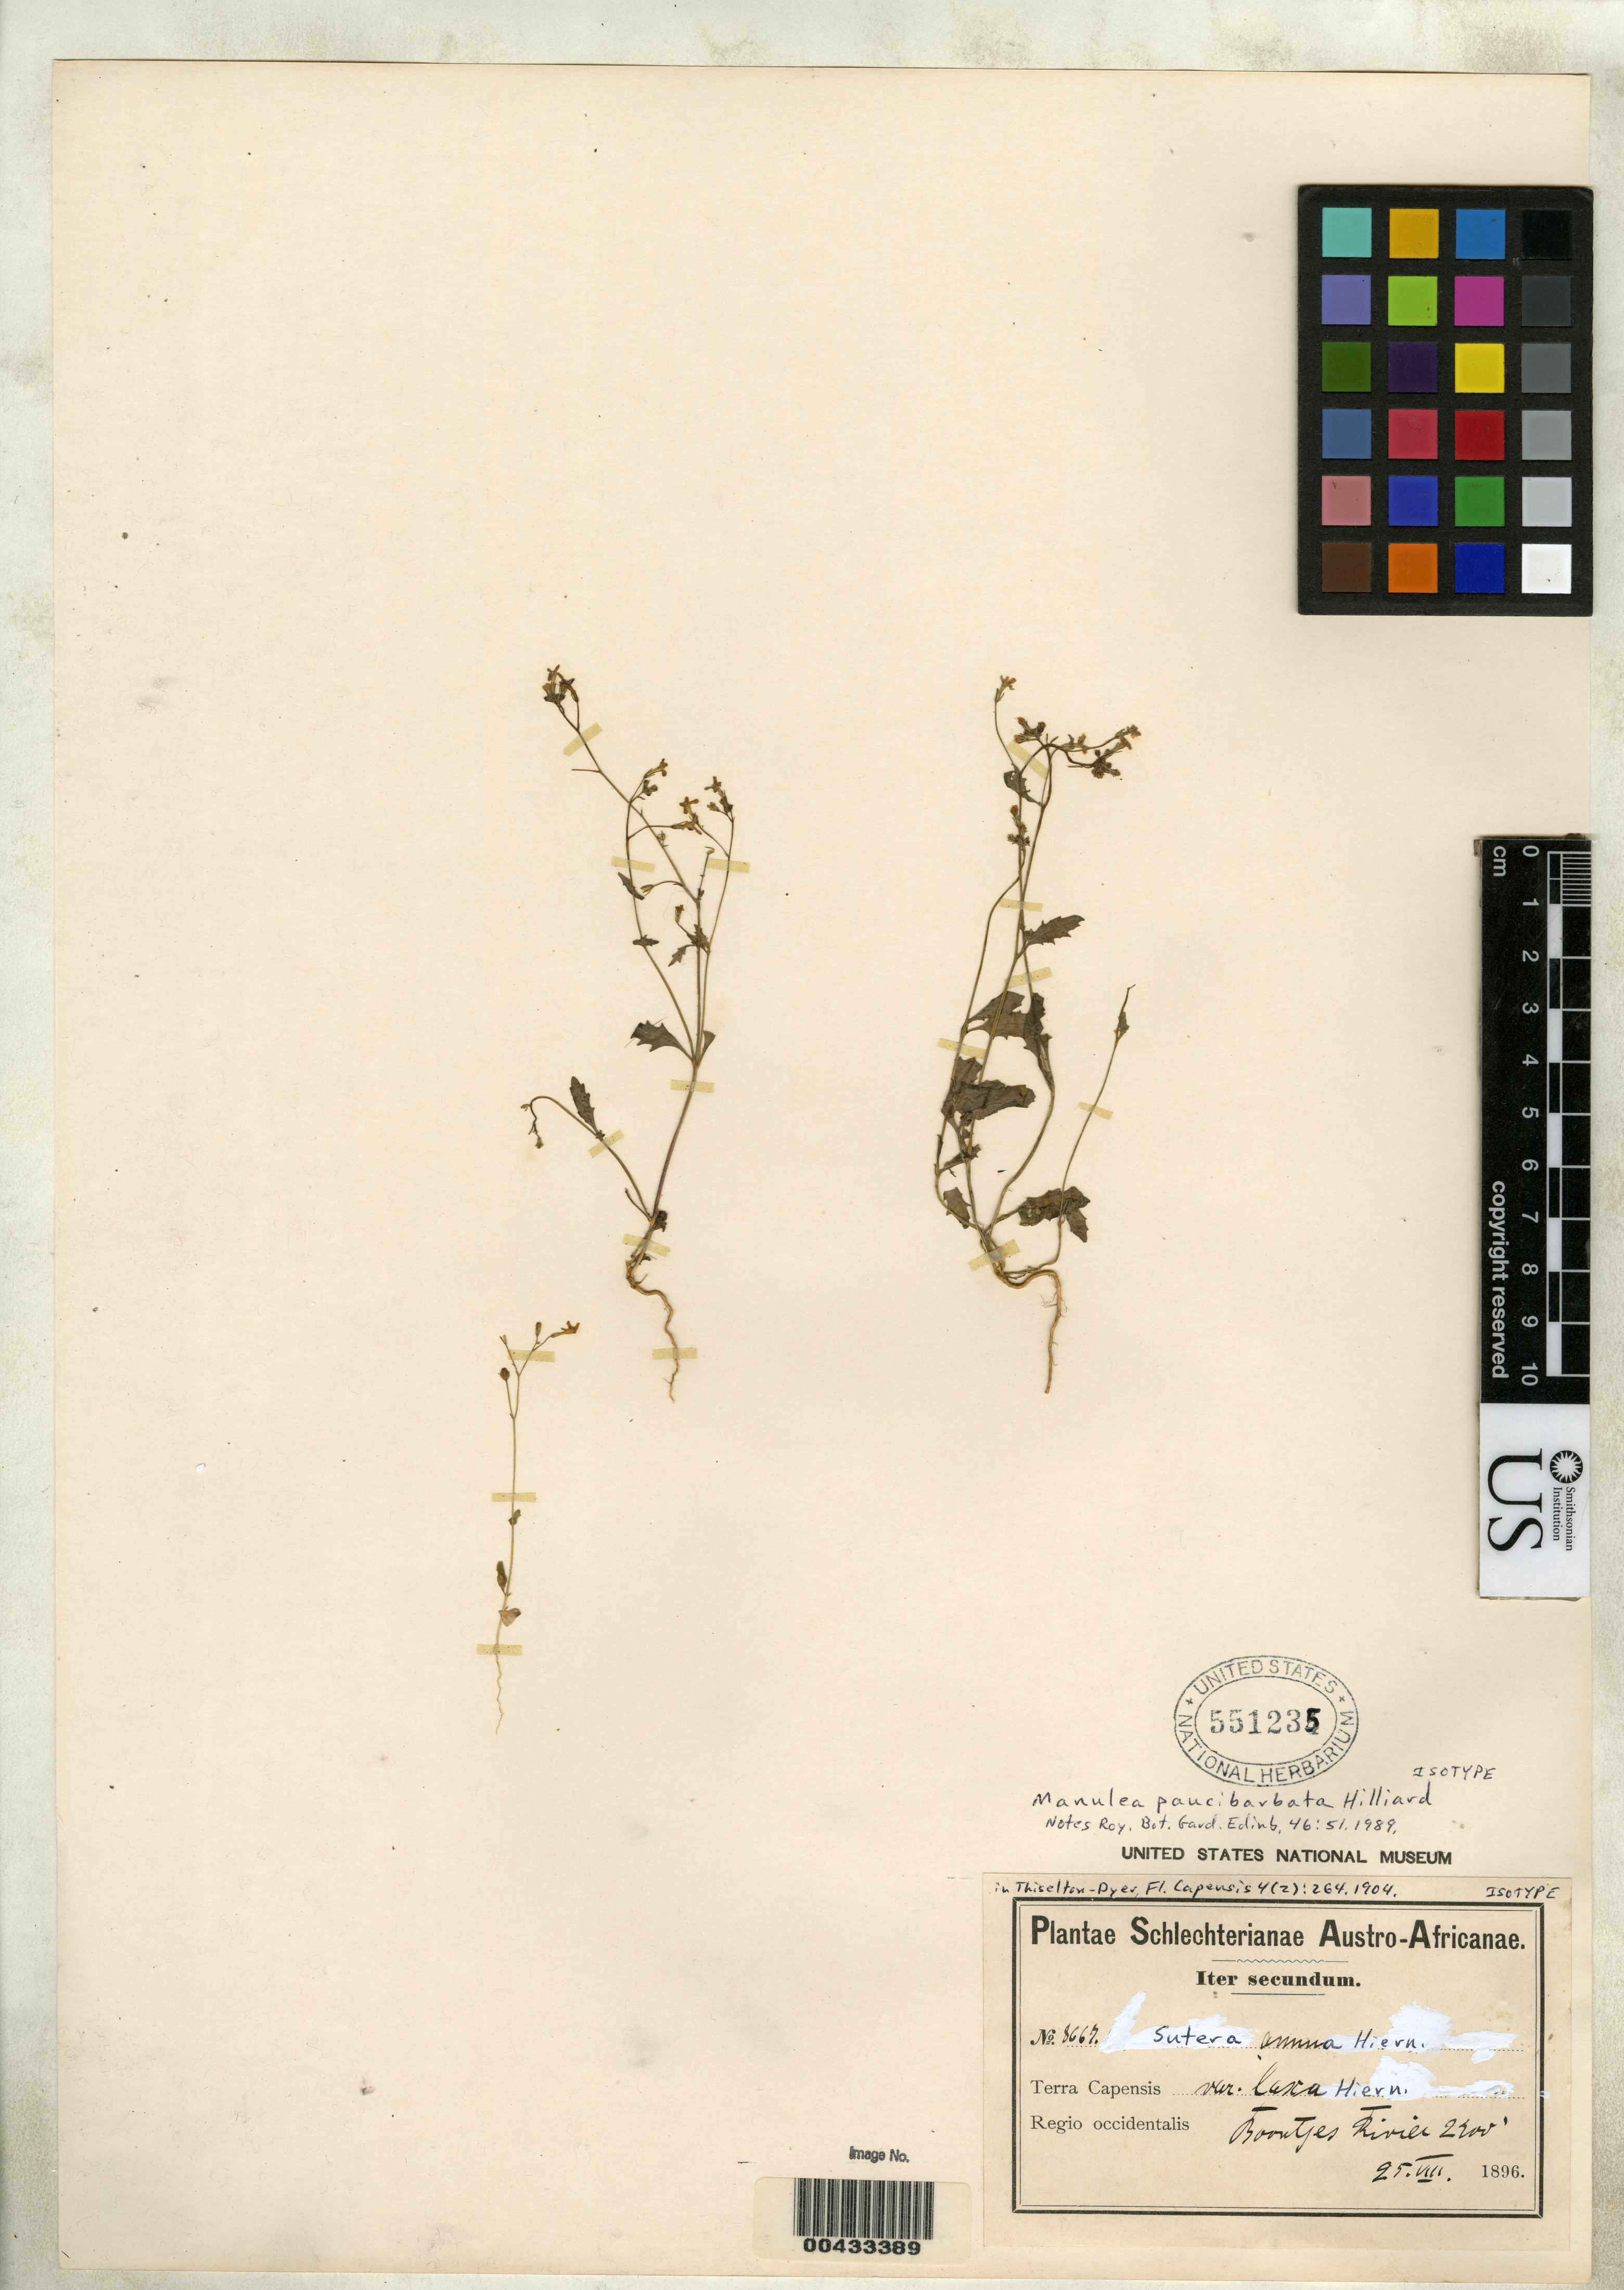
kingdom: Plantae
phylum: Tracheophyta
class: Magnoliopsida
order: Lamiales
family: Scrophulariaceae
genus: Sutera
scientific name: Sutera annua var. laxa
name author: Hiern in Dyer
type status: Isotype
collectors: F. R. R. Schlechter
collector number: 8667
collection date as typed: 25 Aug 1896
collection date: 1896-08-25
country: South Africa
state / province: Western Cape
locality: Boontyes River, regio occidentalis.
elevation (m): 2200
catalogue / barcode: US 551235